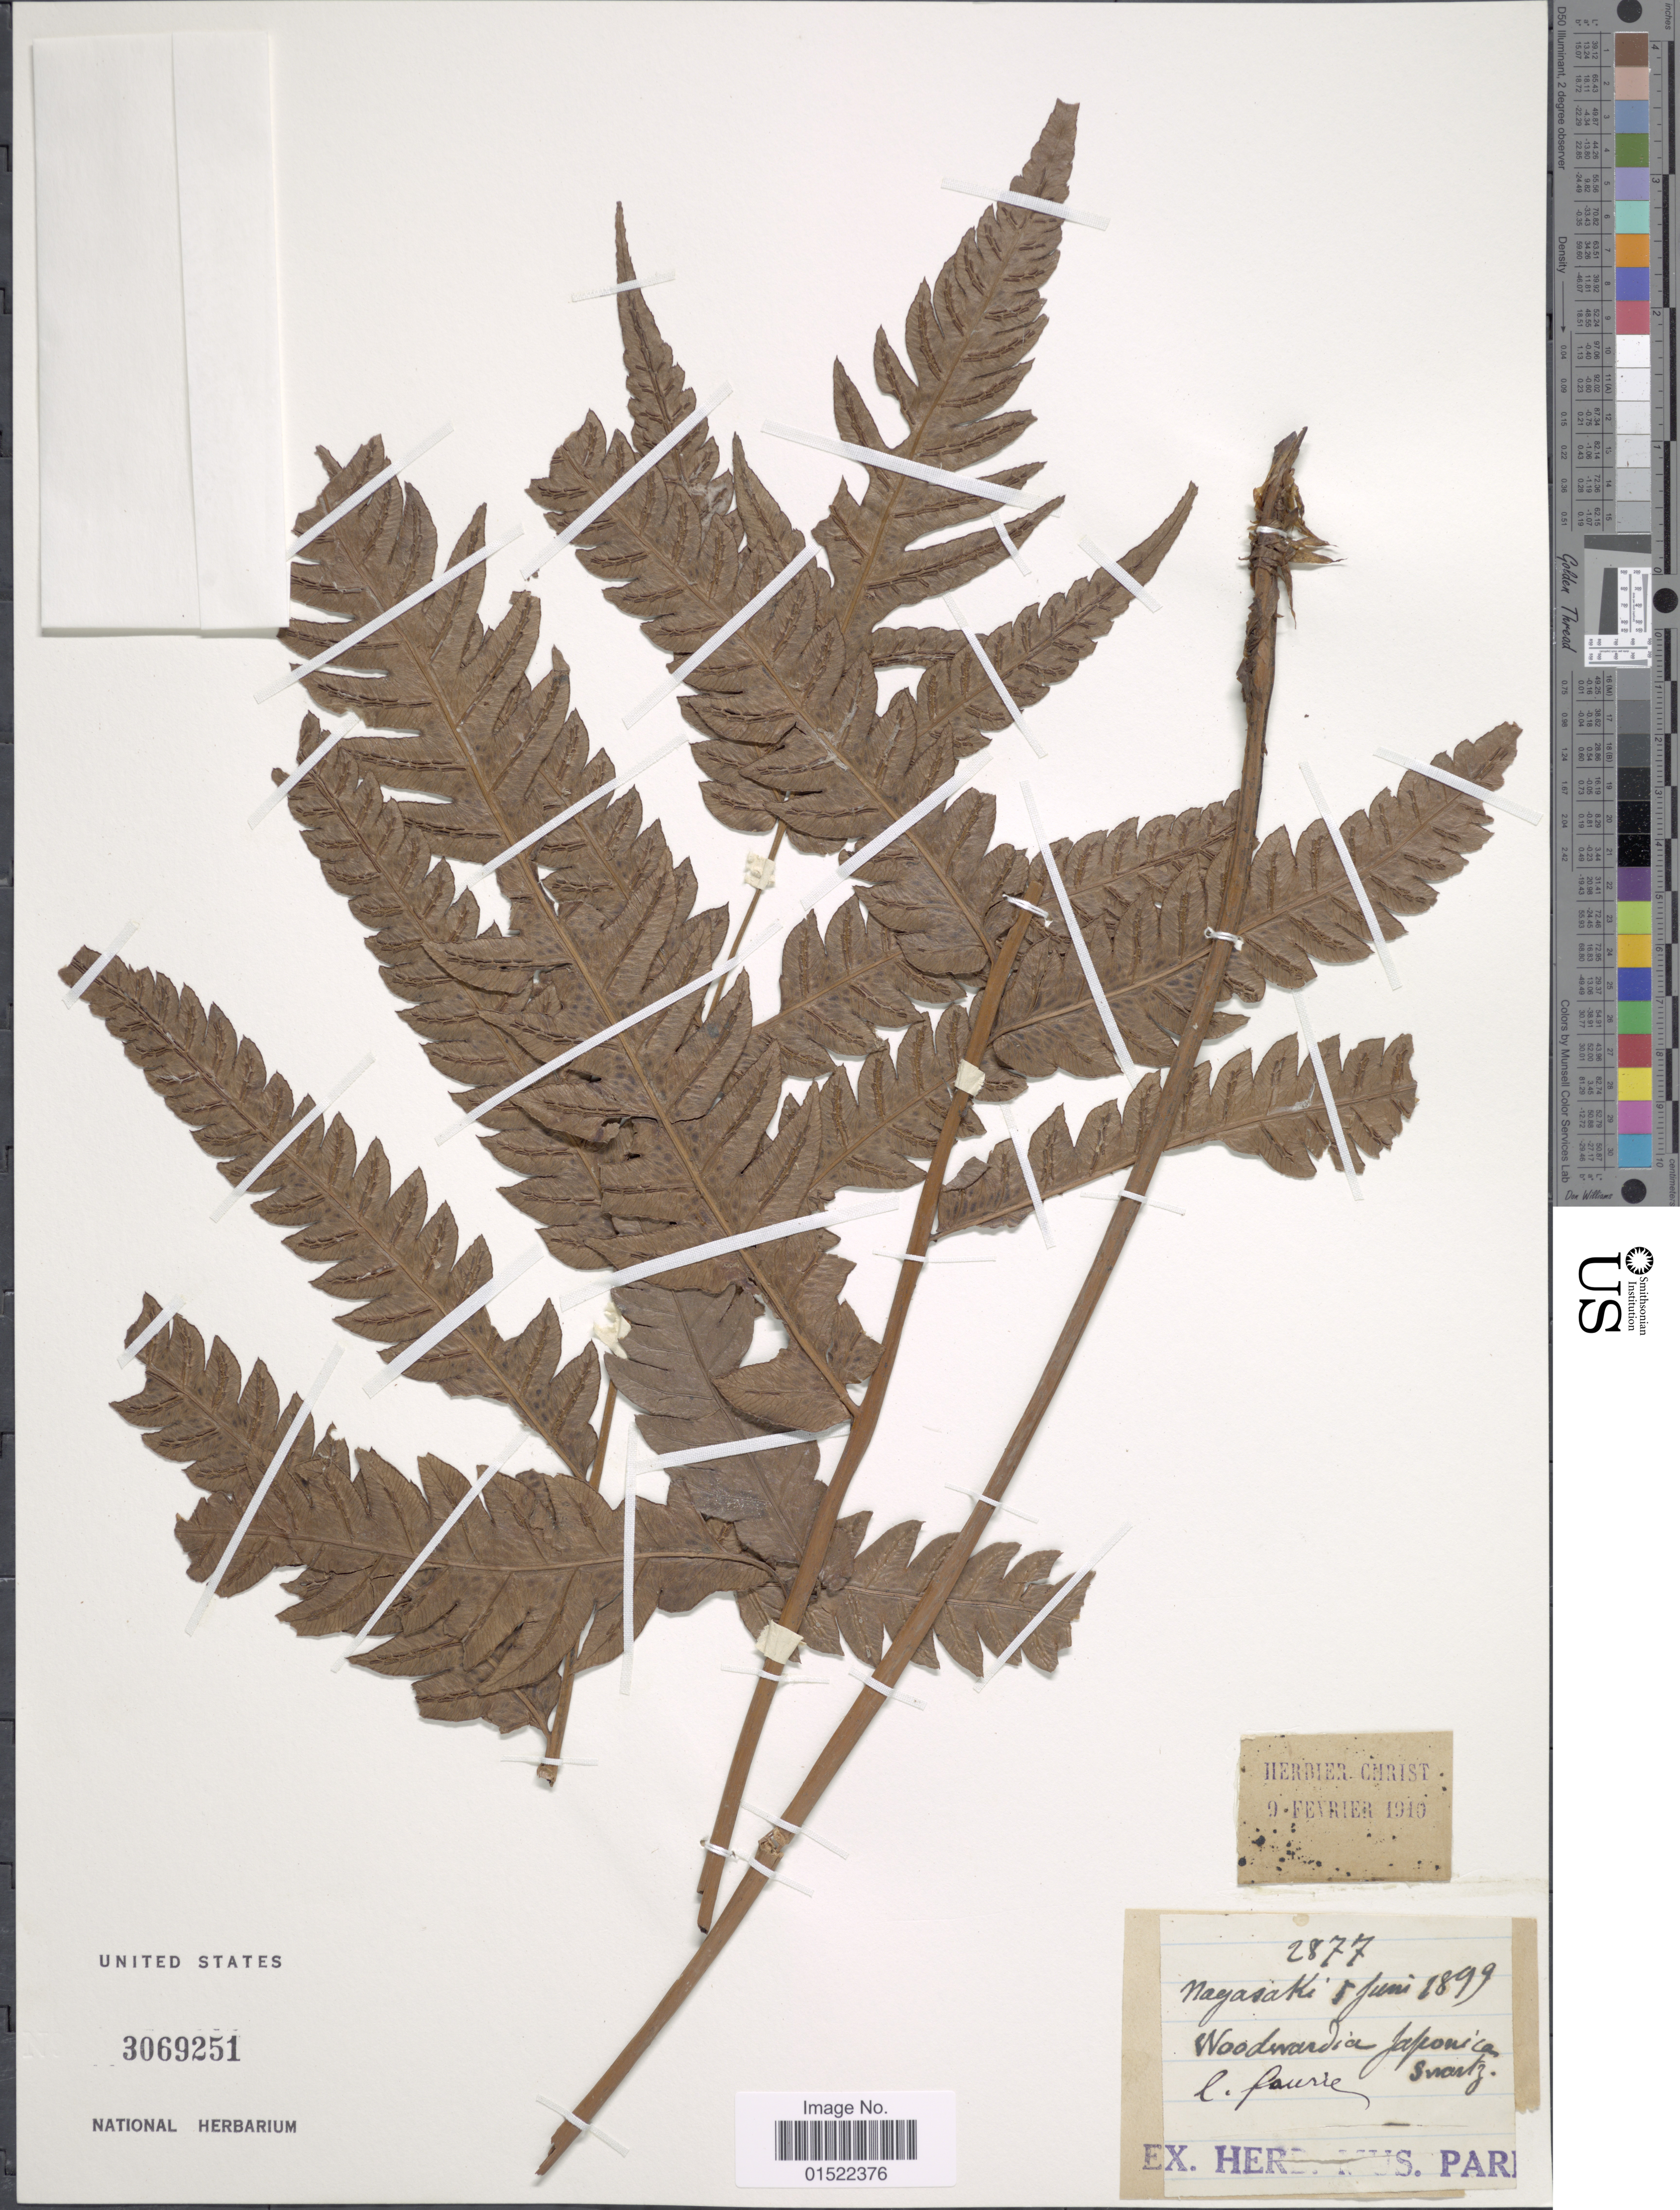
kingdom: Plantae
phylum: Tracheophyta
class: Polypodiopsida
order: Polypodiales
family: Blechnaceae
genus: Woodwardia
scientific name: Woodwardia japonica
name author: (L. f.) Sm.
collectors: -. Faurie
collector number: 2877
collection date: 1899-06-05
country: Japan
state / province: Nagasaki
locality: Nagasaki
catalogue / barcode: US 3069251